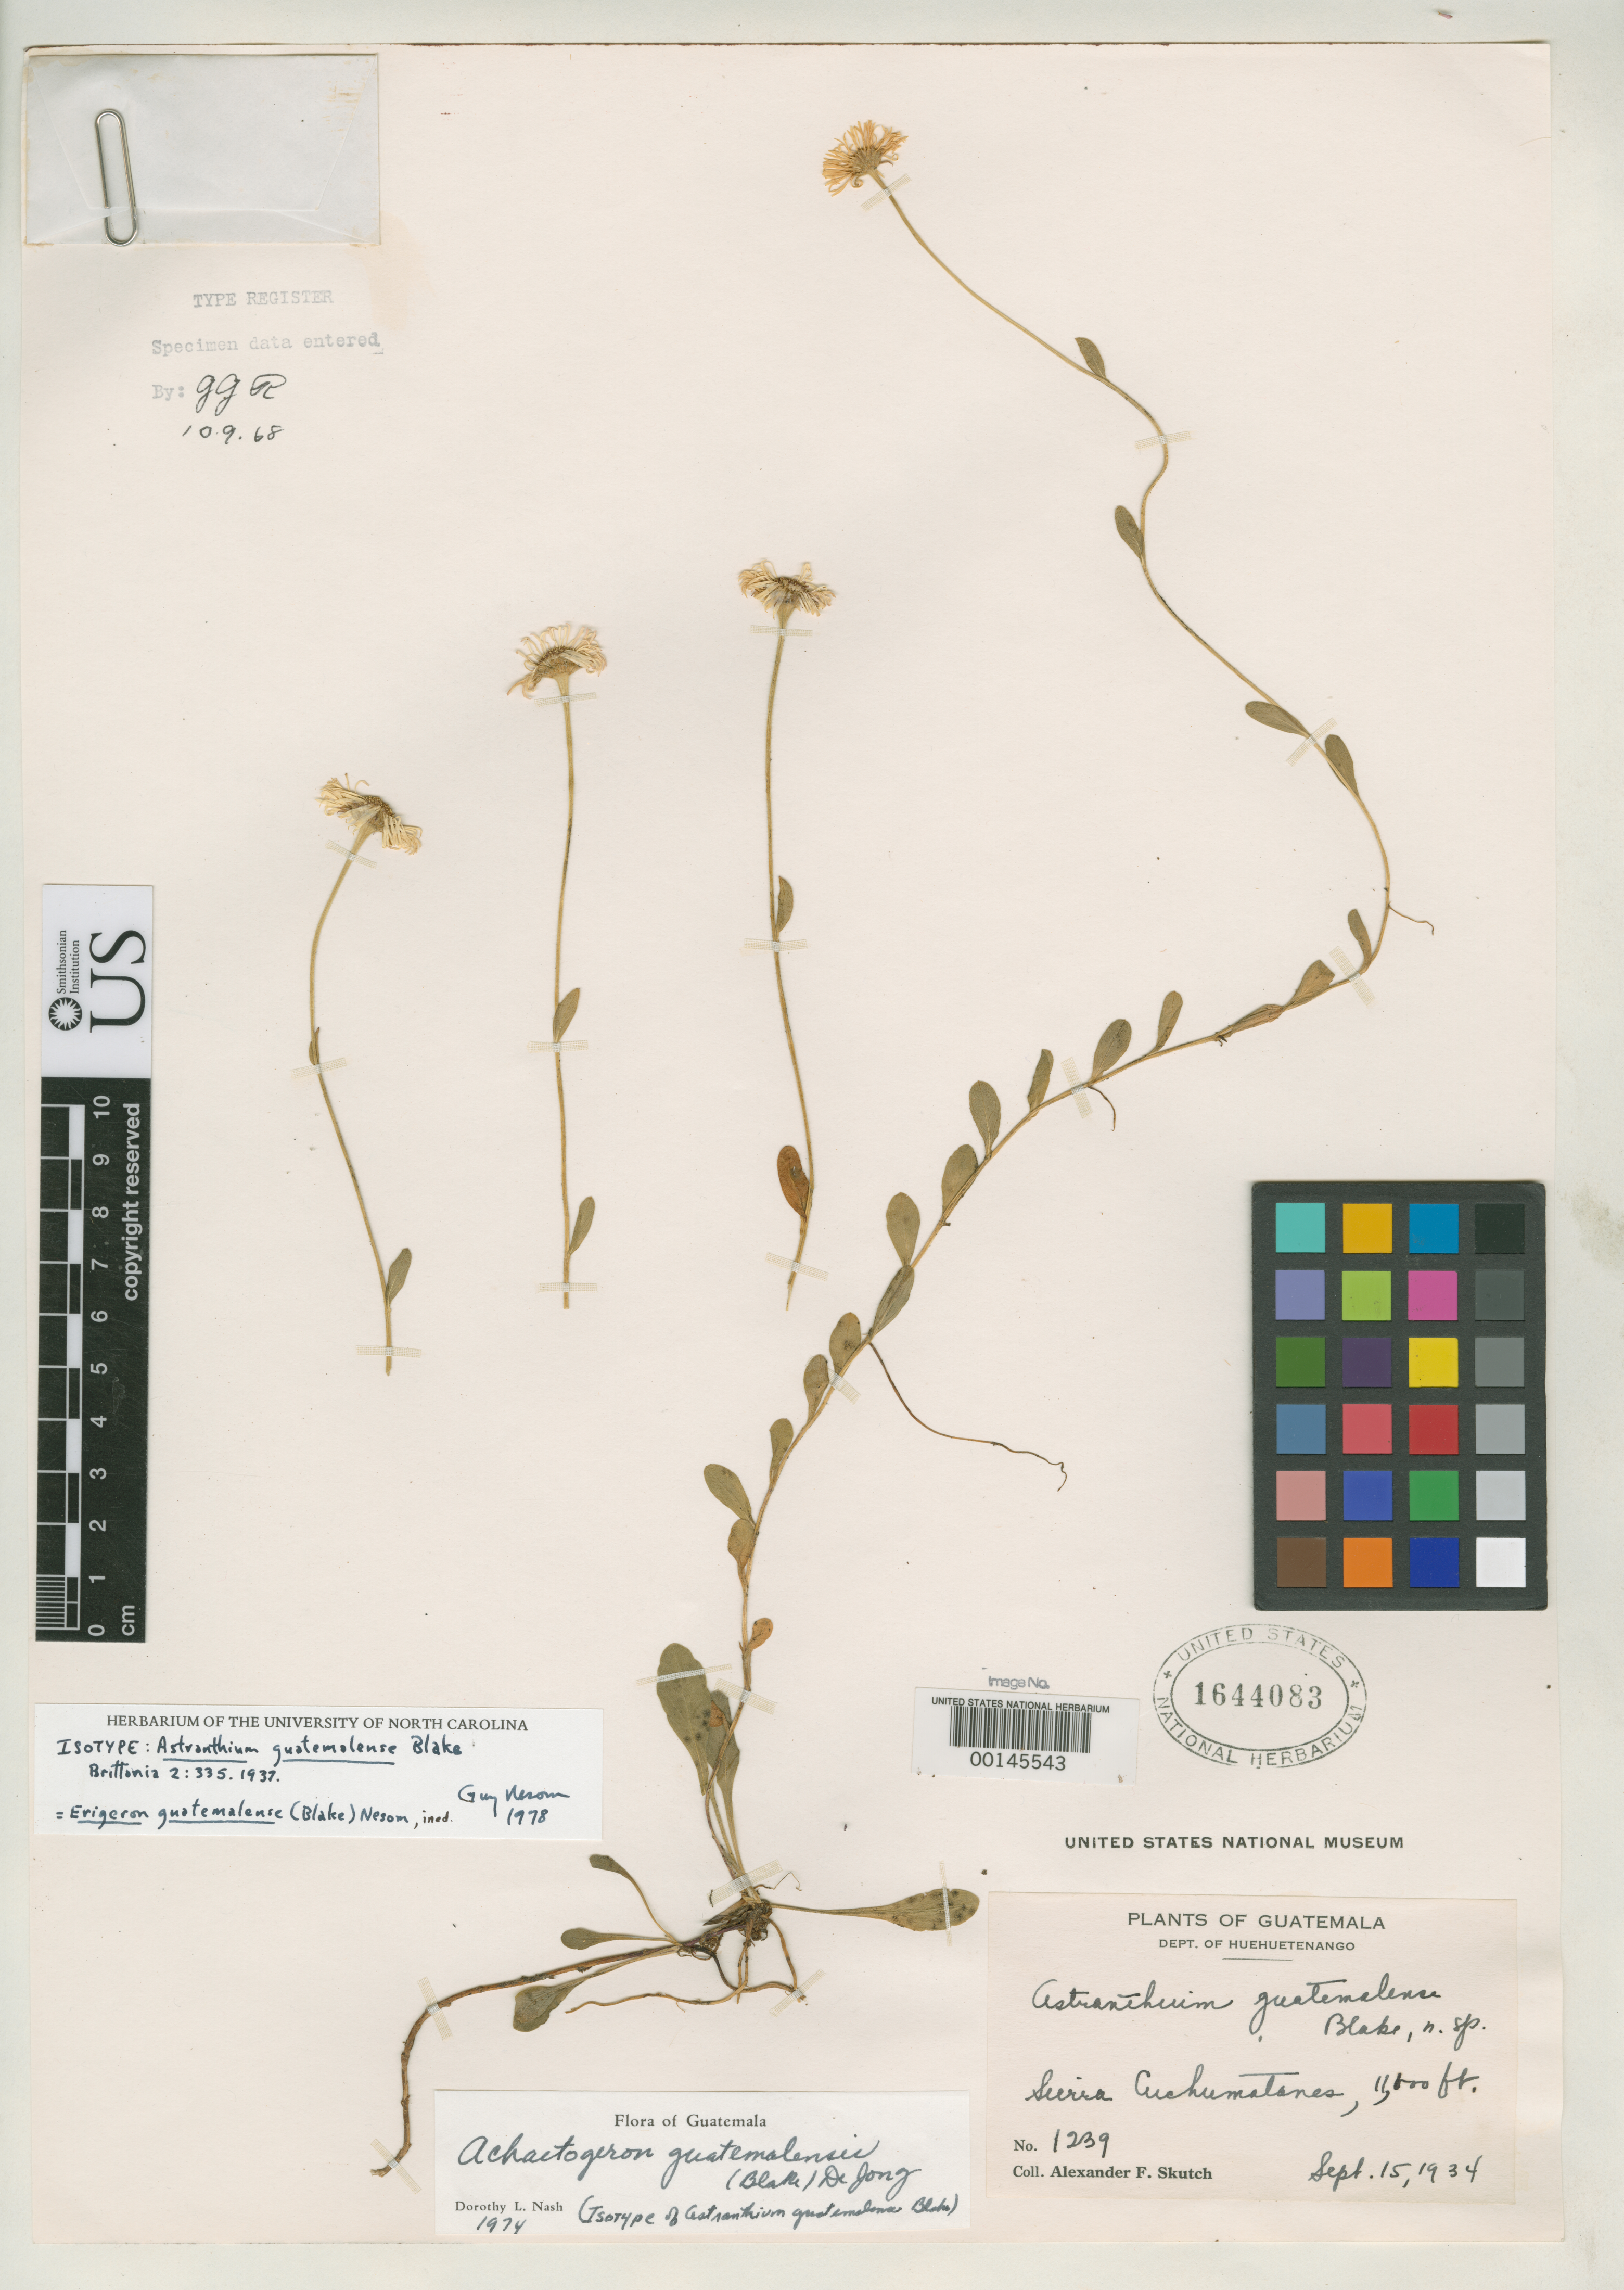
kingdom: Plantae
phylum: Tracheophyta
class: Magnoliopsida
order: Asterales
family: Asteraceae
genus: Astranthium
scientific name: Astranthium guatemalense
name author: S.F. Blake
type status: Isotype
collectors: A. F. Skutch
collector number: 1239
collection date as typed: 15 Sep 1934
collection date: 1934-09-15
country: Guatemala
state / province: Huehuetenango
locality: Sierra Cuchumatanes.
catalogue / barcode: US 1644083